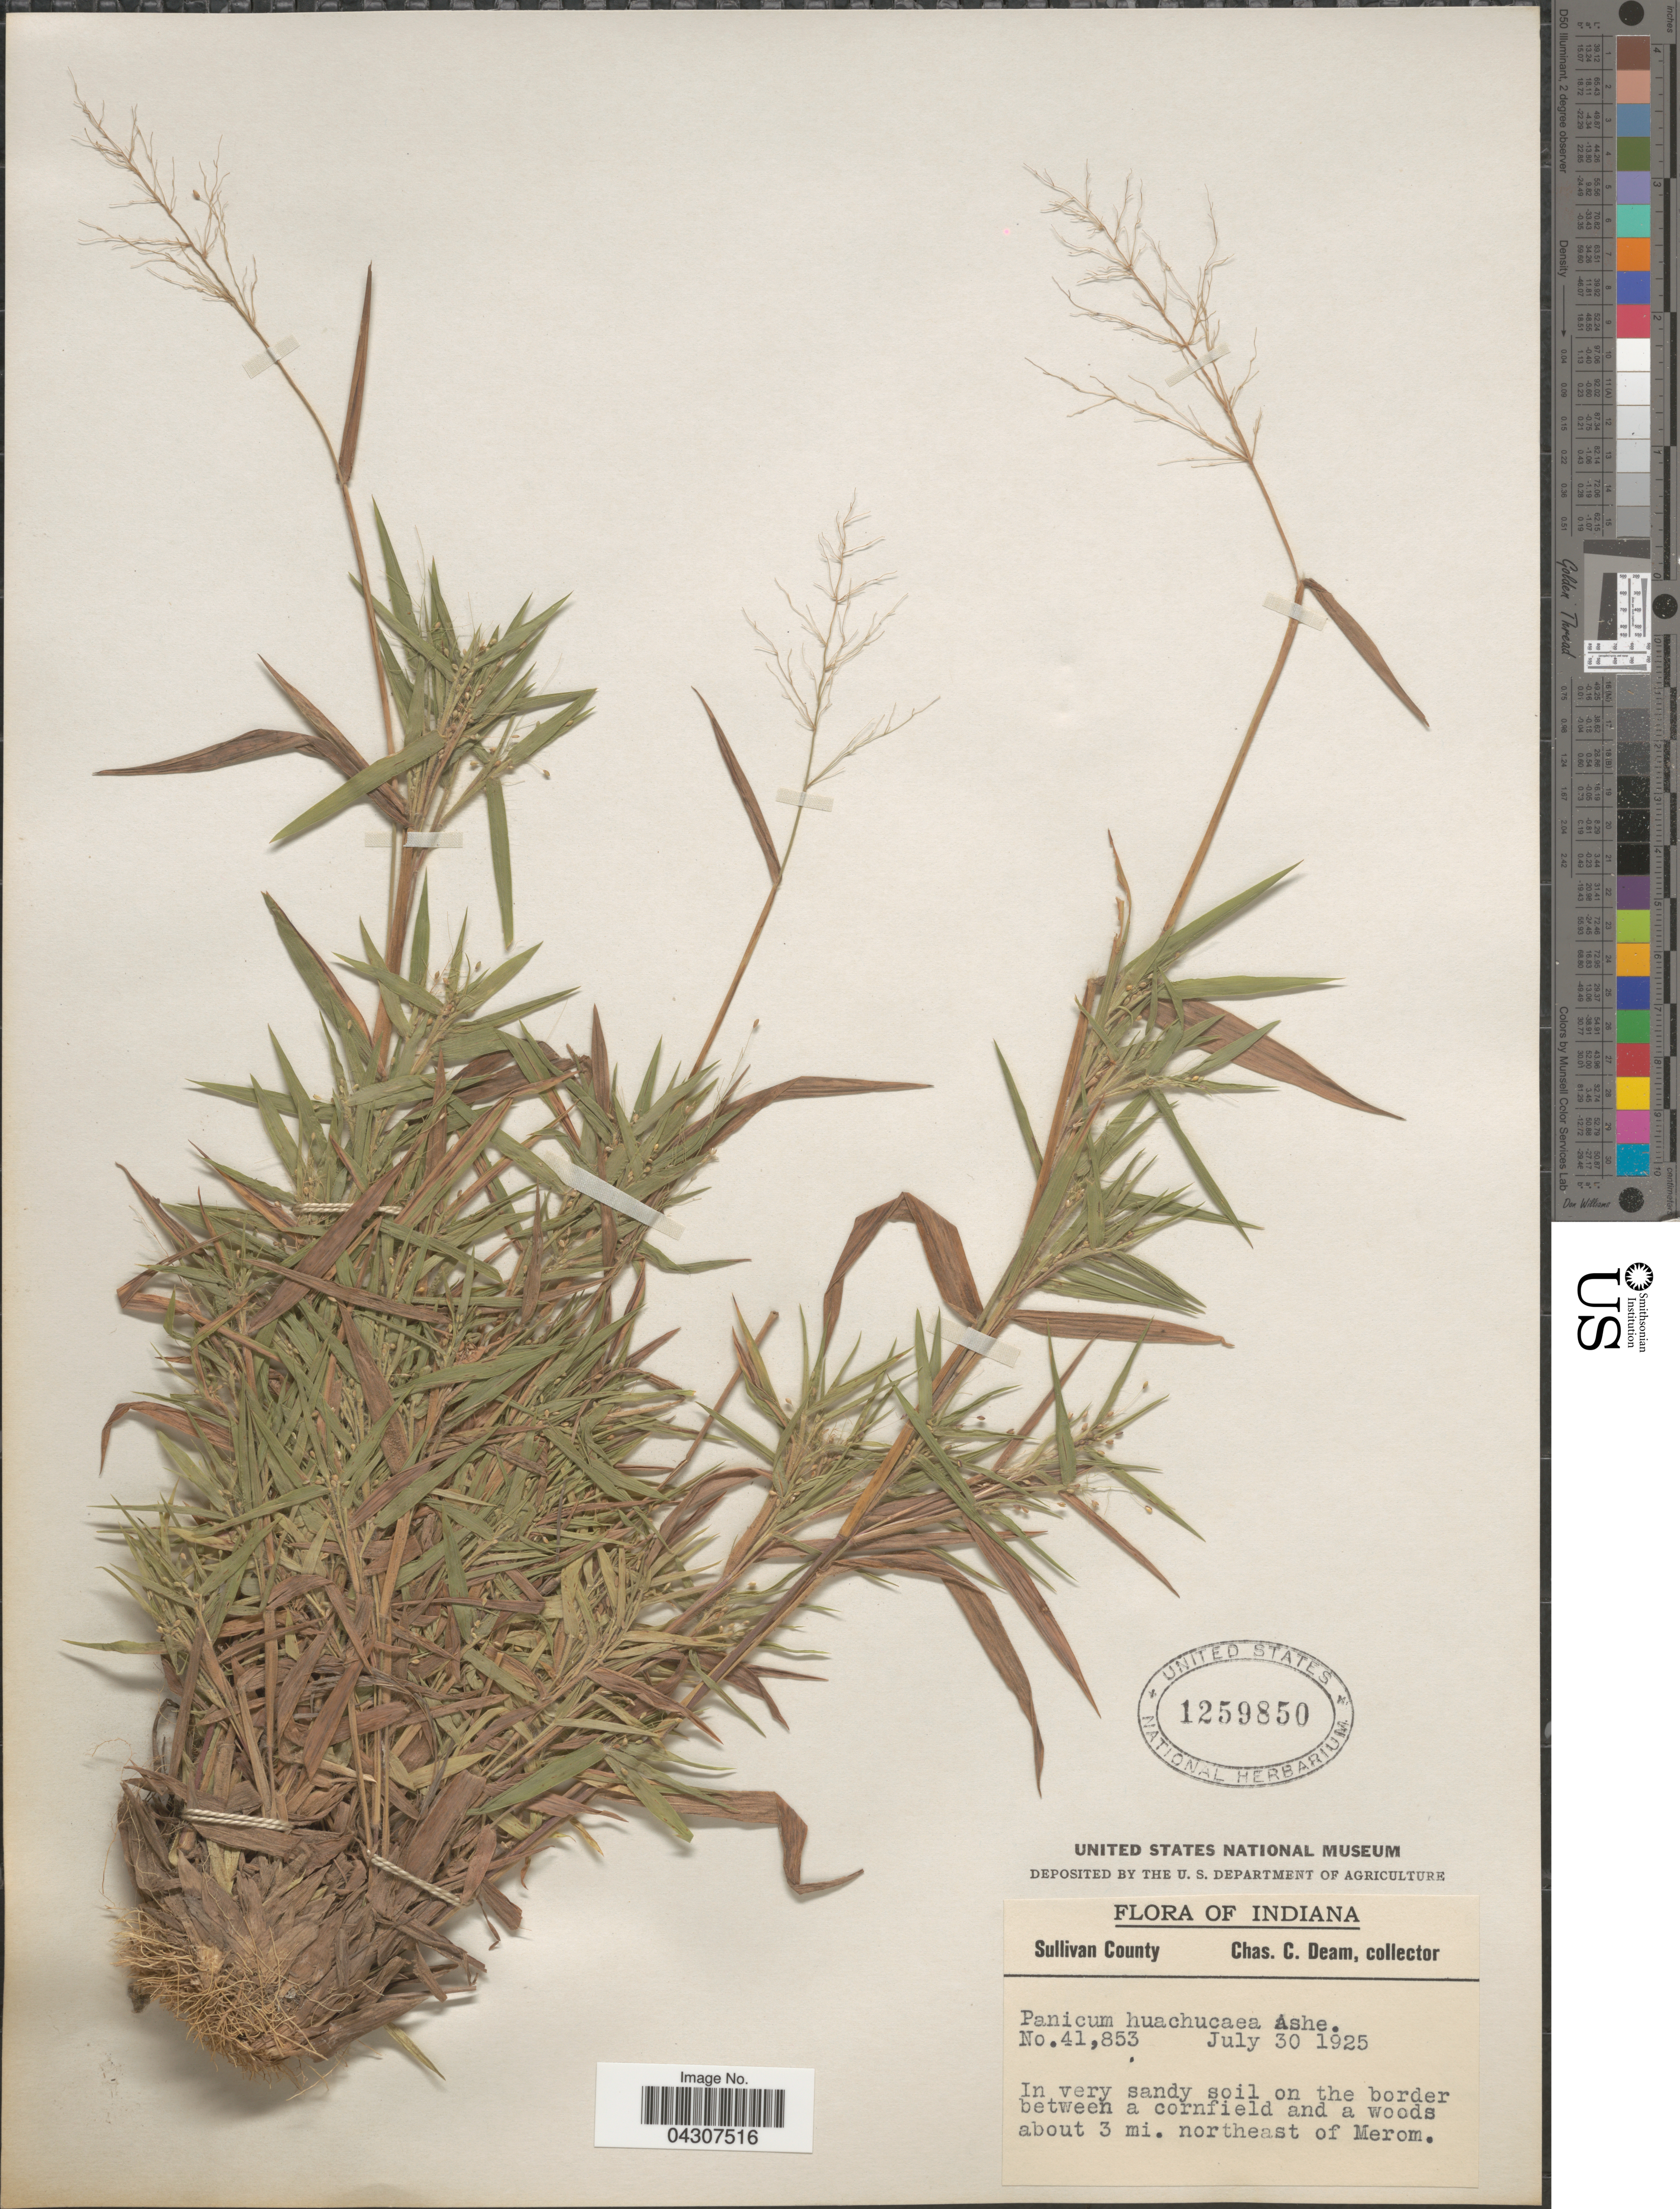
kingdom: Plantae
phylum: Tracheophyta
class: Liliopsida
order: Poales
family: Poaceae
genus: Dichanthelium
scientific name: Dichanthelium acuminatum var. acuminatum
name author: (Sw.) Gould & C.A. Clark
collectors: C. C. Deam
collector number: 41853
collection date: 1925-07-30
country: United States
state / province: Indiana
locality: Sullivan County. In very sandy soil on the border between a cornfield and a woods about 3 mi. northeast of Merom.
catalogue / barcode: US 1259850